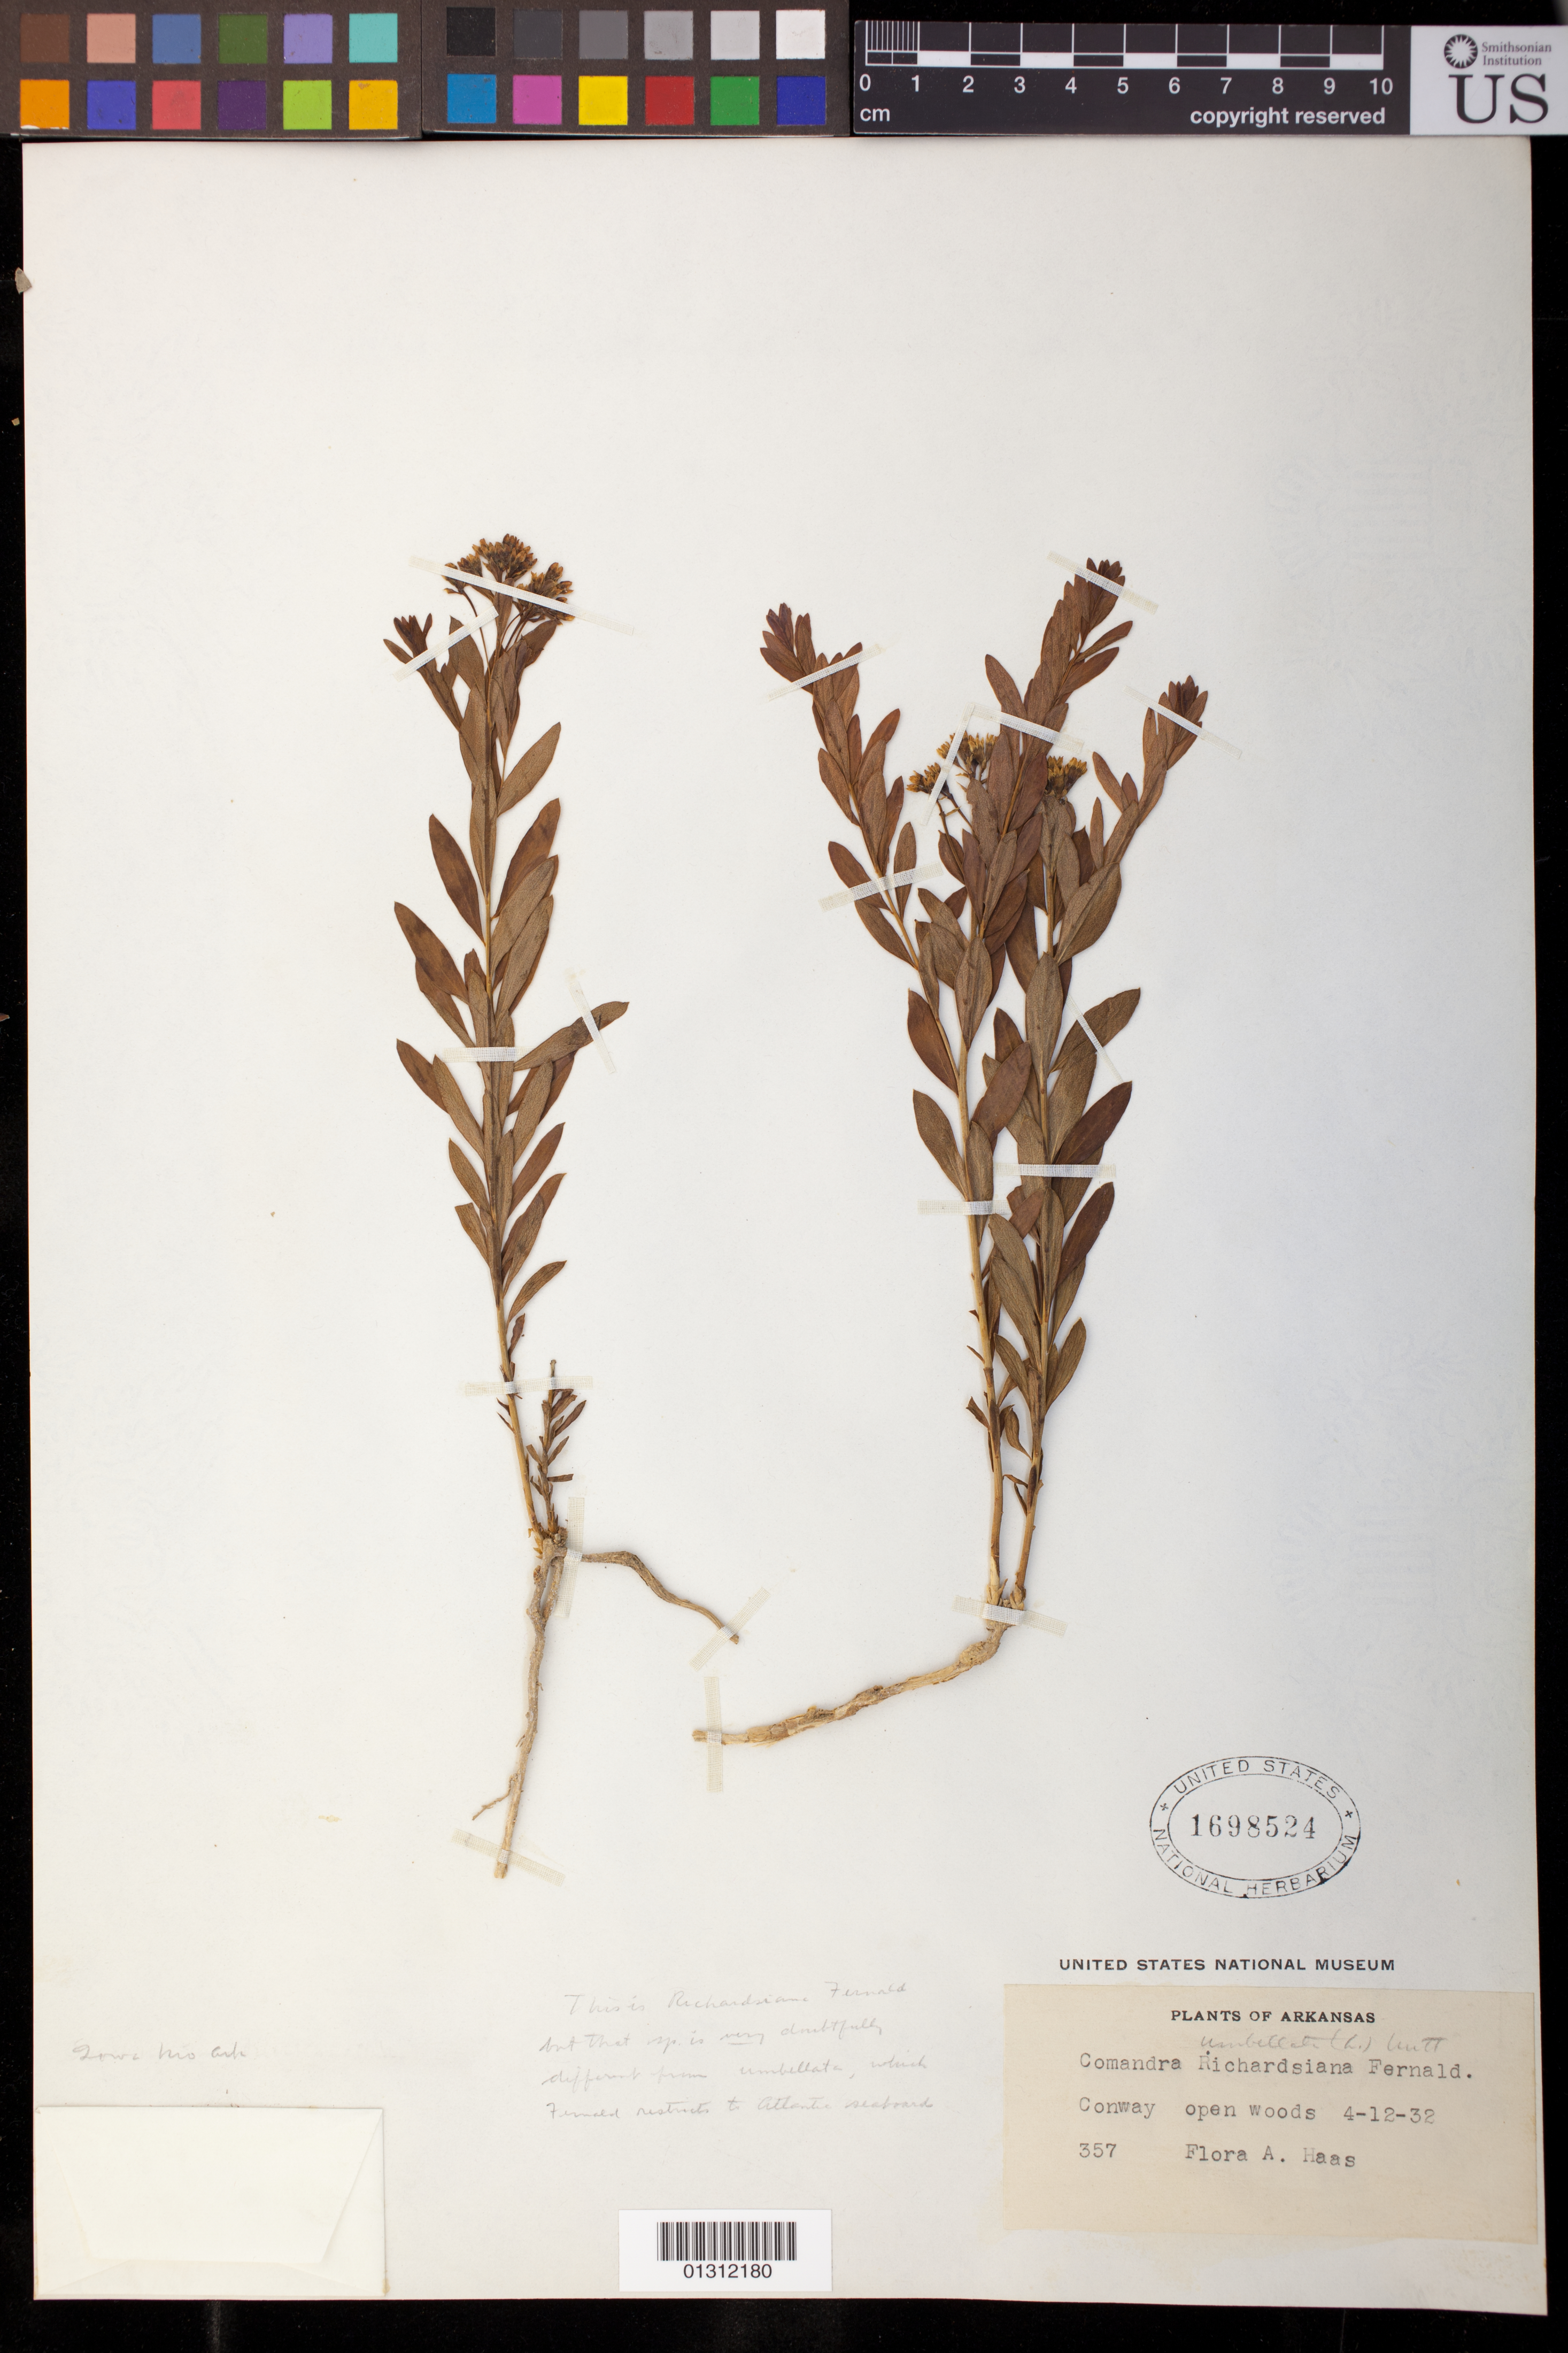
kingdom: Plantae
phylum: Tracheophyta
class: Magnoliopsida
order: Santalales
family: Comandraceae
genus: Comandra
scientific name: Comandra umbellata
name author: (L.) Nutt.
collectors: F. A. Haas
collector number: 357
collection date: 1932-04-12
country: United States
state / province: Arkansas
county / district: Faulkner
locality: Conway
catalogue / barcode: US 1698524